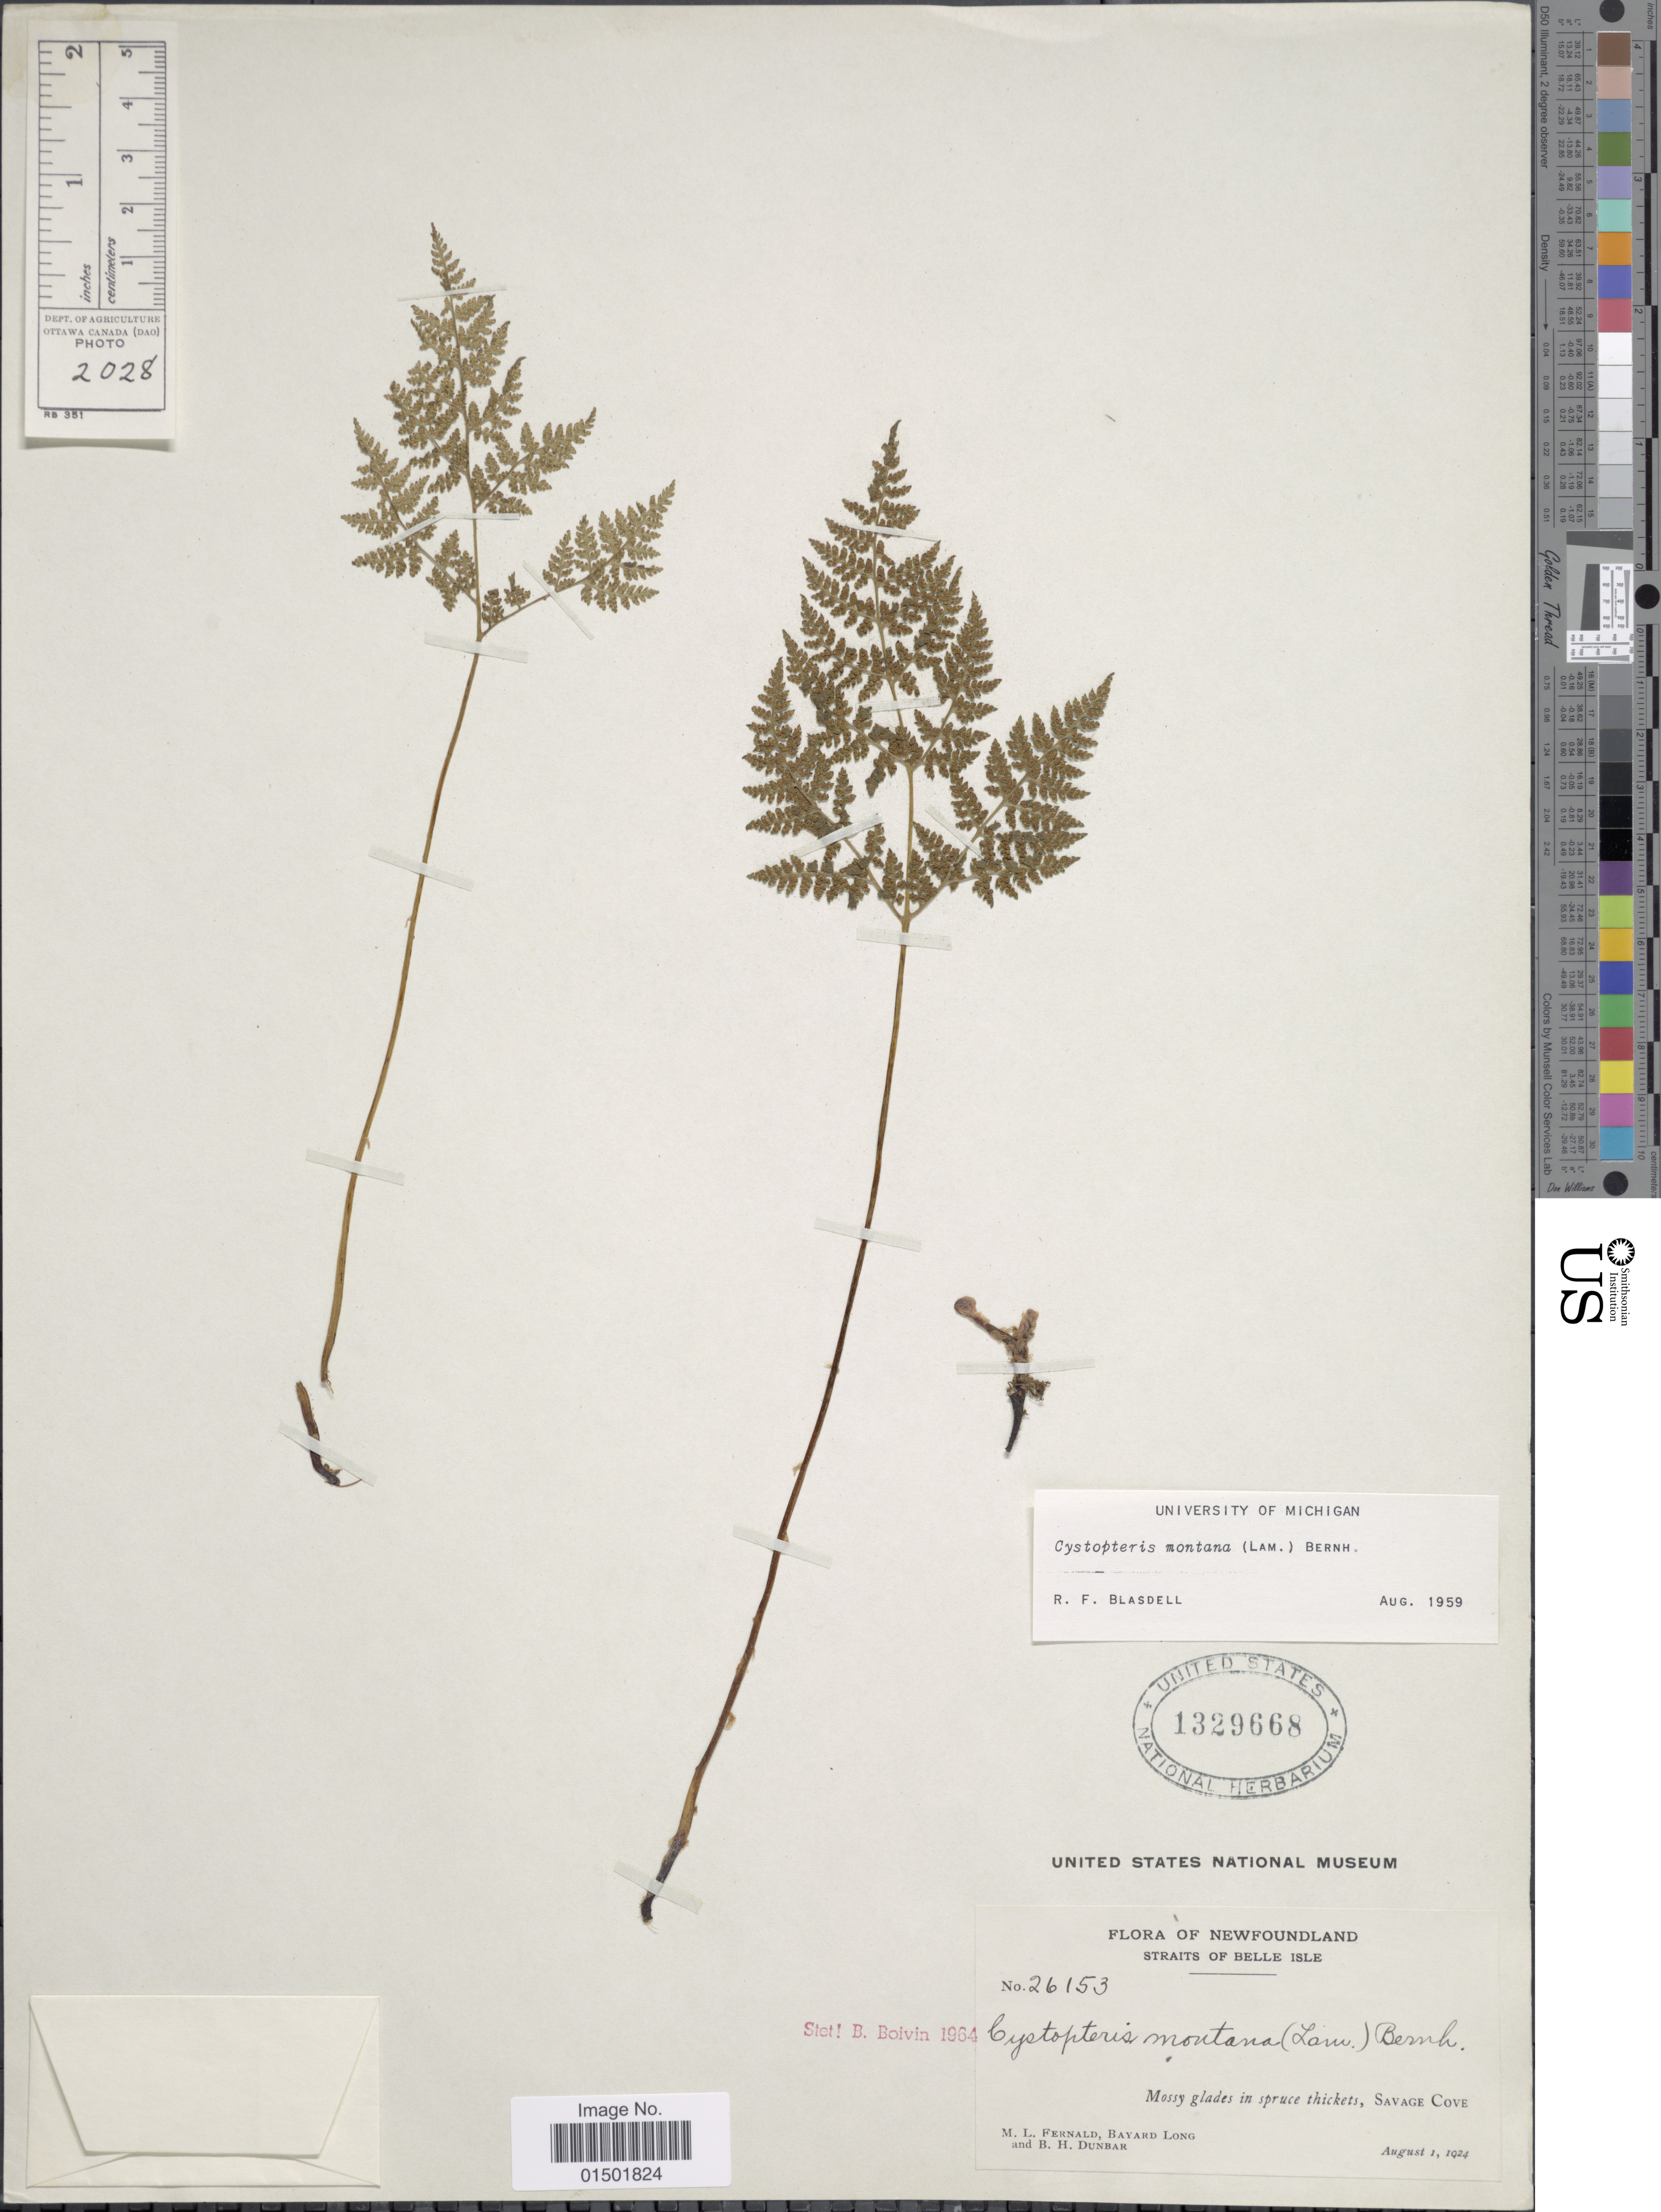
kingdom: Plantae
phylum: Tracheophyta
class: Polypodiopsida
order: Polypodiales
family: Cystopteridaceae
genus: Cystopteris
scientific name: Cystopteris montana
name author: (Lam.) Desv.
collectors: M. L. Fernald, B. Long & B. Dunbar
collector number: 26153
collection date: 1924-08-01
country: Canada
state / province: Newfoundland and Labrador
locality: Straits of Belle Isle. Mossy glades in spruce thickets, Savage Cove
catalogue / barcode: US 1329668